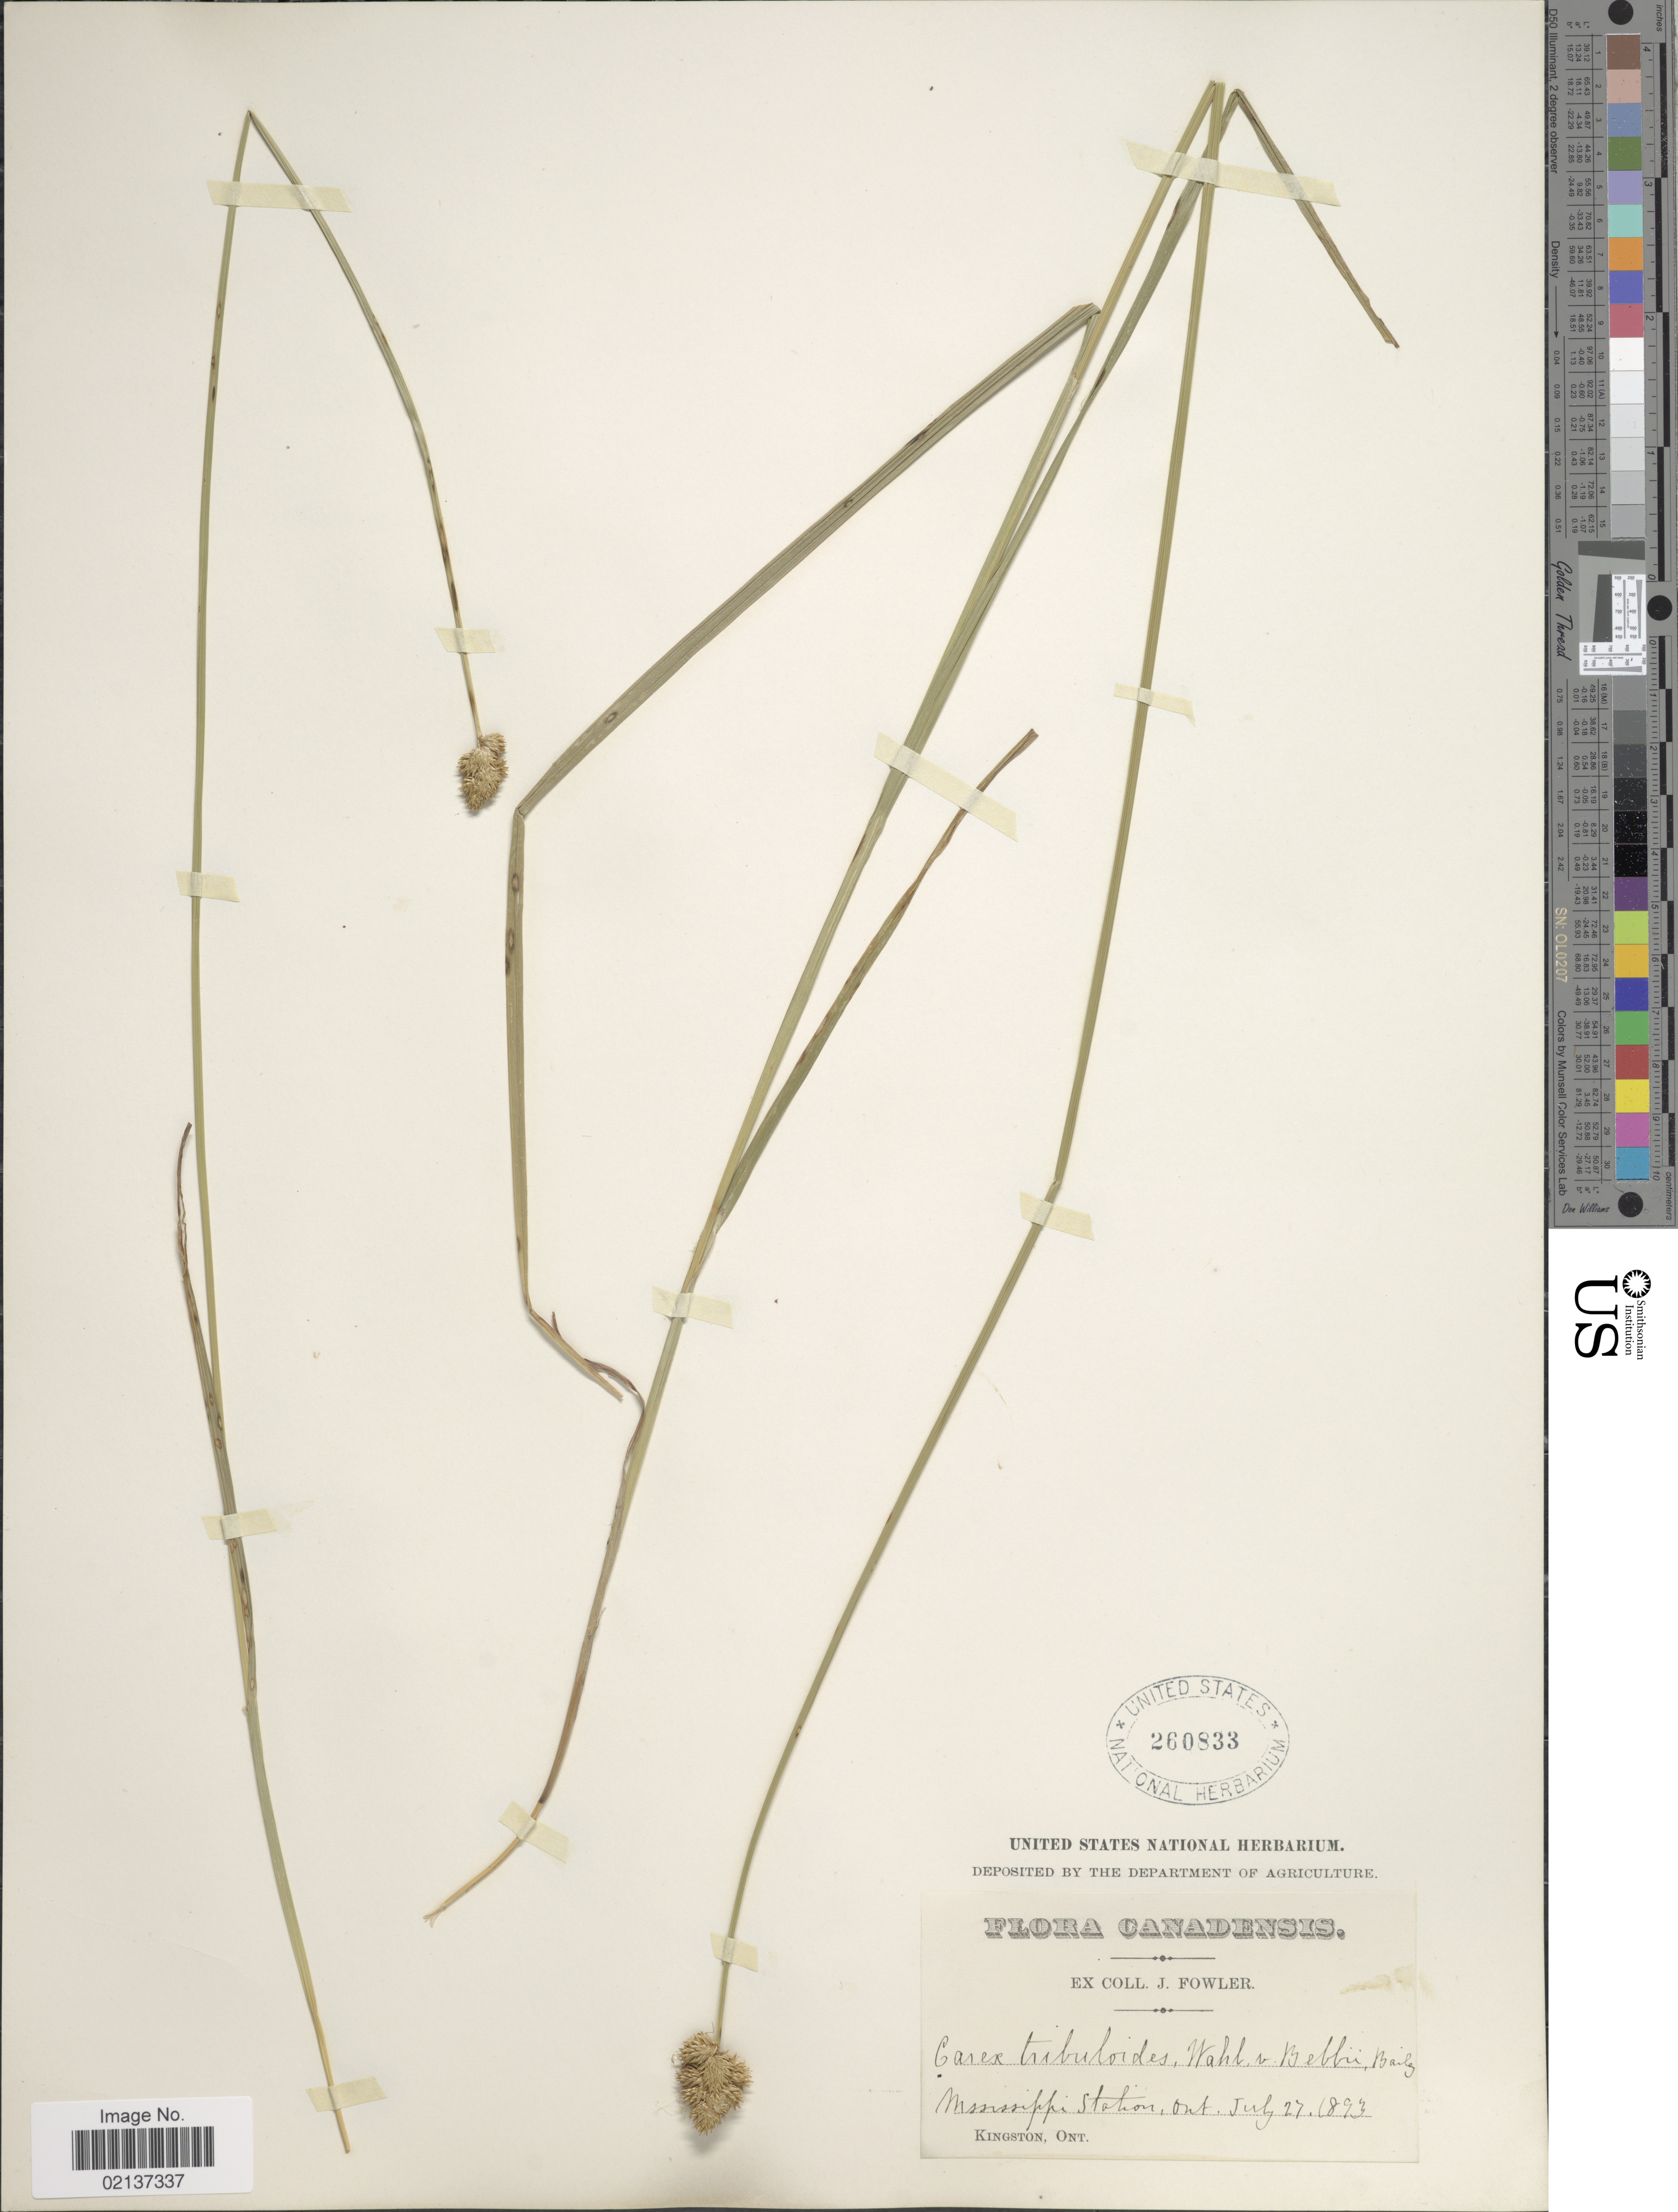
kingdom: Plantae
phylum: Tracheophyta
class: Liliopsida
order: Poales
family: Cyperaceae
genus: Carex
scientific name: Carex bebbii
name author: (L.H. Bailey) Olney ex Fernald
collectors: J. P. Fowler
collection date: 1893-07-27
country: Canada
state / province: Ontario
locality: Mississippi Station, Ont.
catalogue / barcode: US 260833